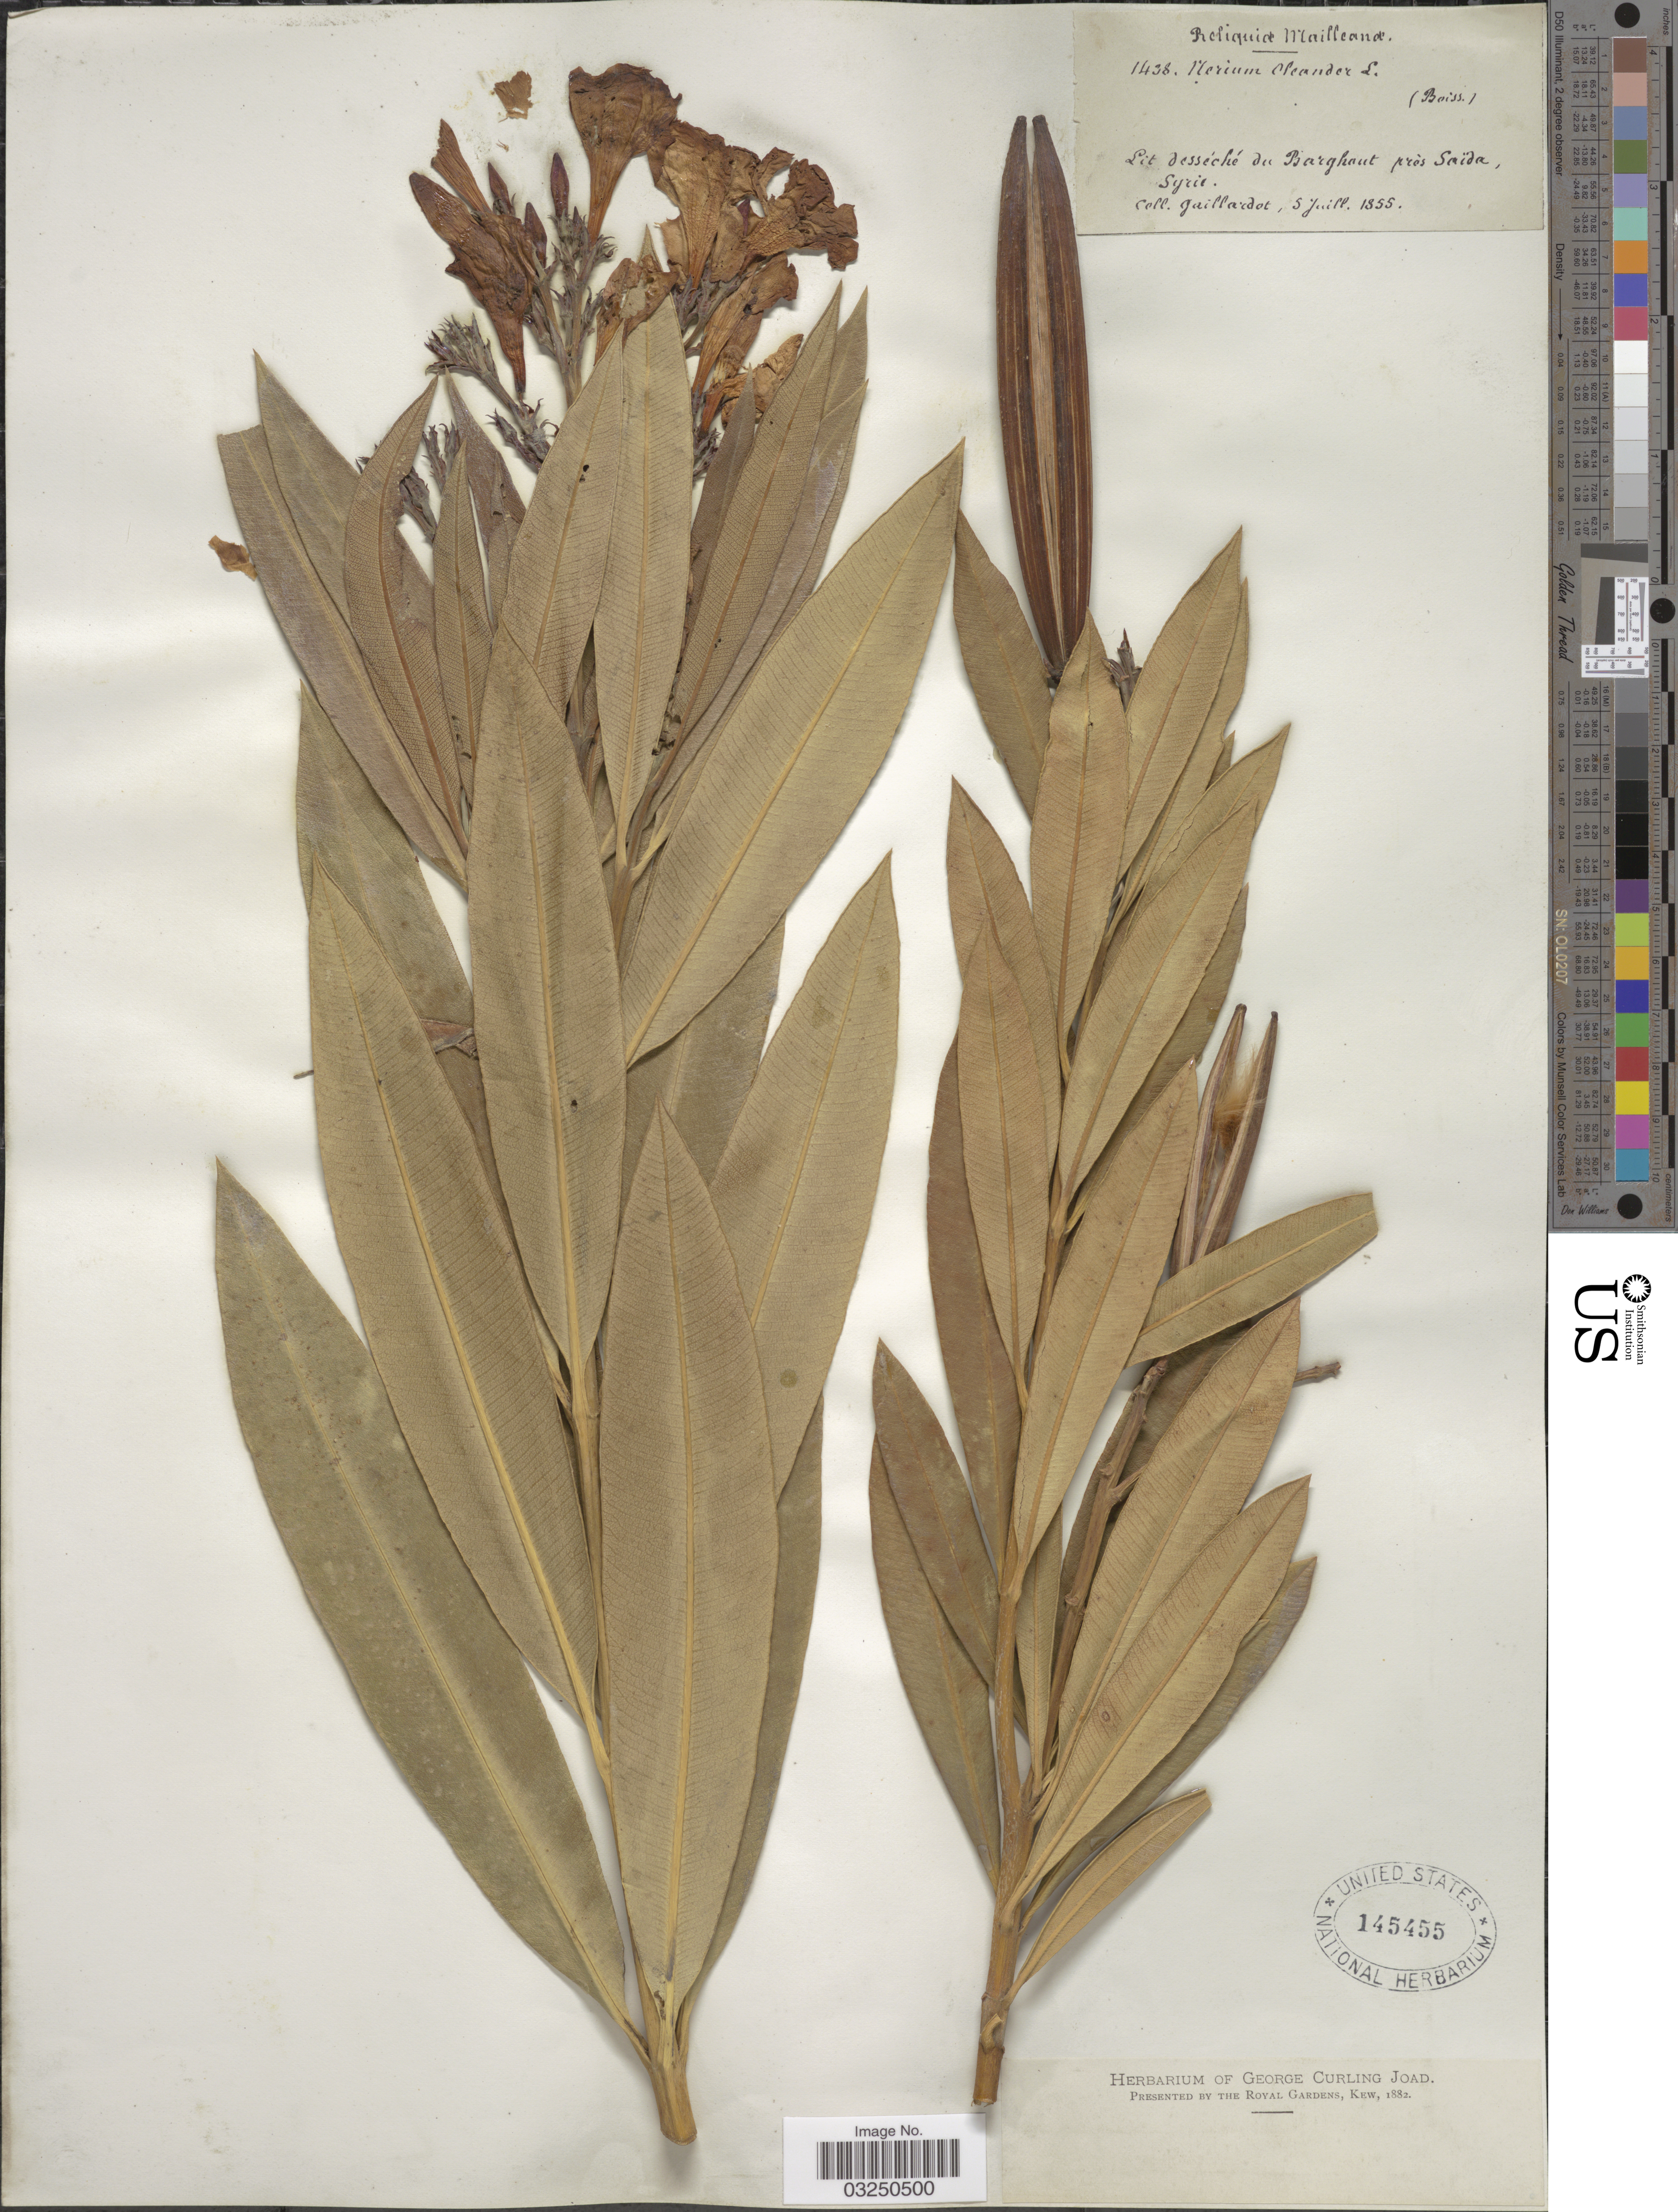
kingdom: Plantae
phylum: Tracheophyta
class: Magnoliopsida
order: Gentianales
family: Apocynaceae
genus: Nerium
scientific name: Nerium oleander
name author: L.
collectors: Gaillardot, --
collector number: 1438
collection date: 1855-07-05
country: Syria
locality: Lit desséché du Barghaut près Saïda, Syrie.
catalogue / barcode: US 145455